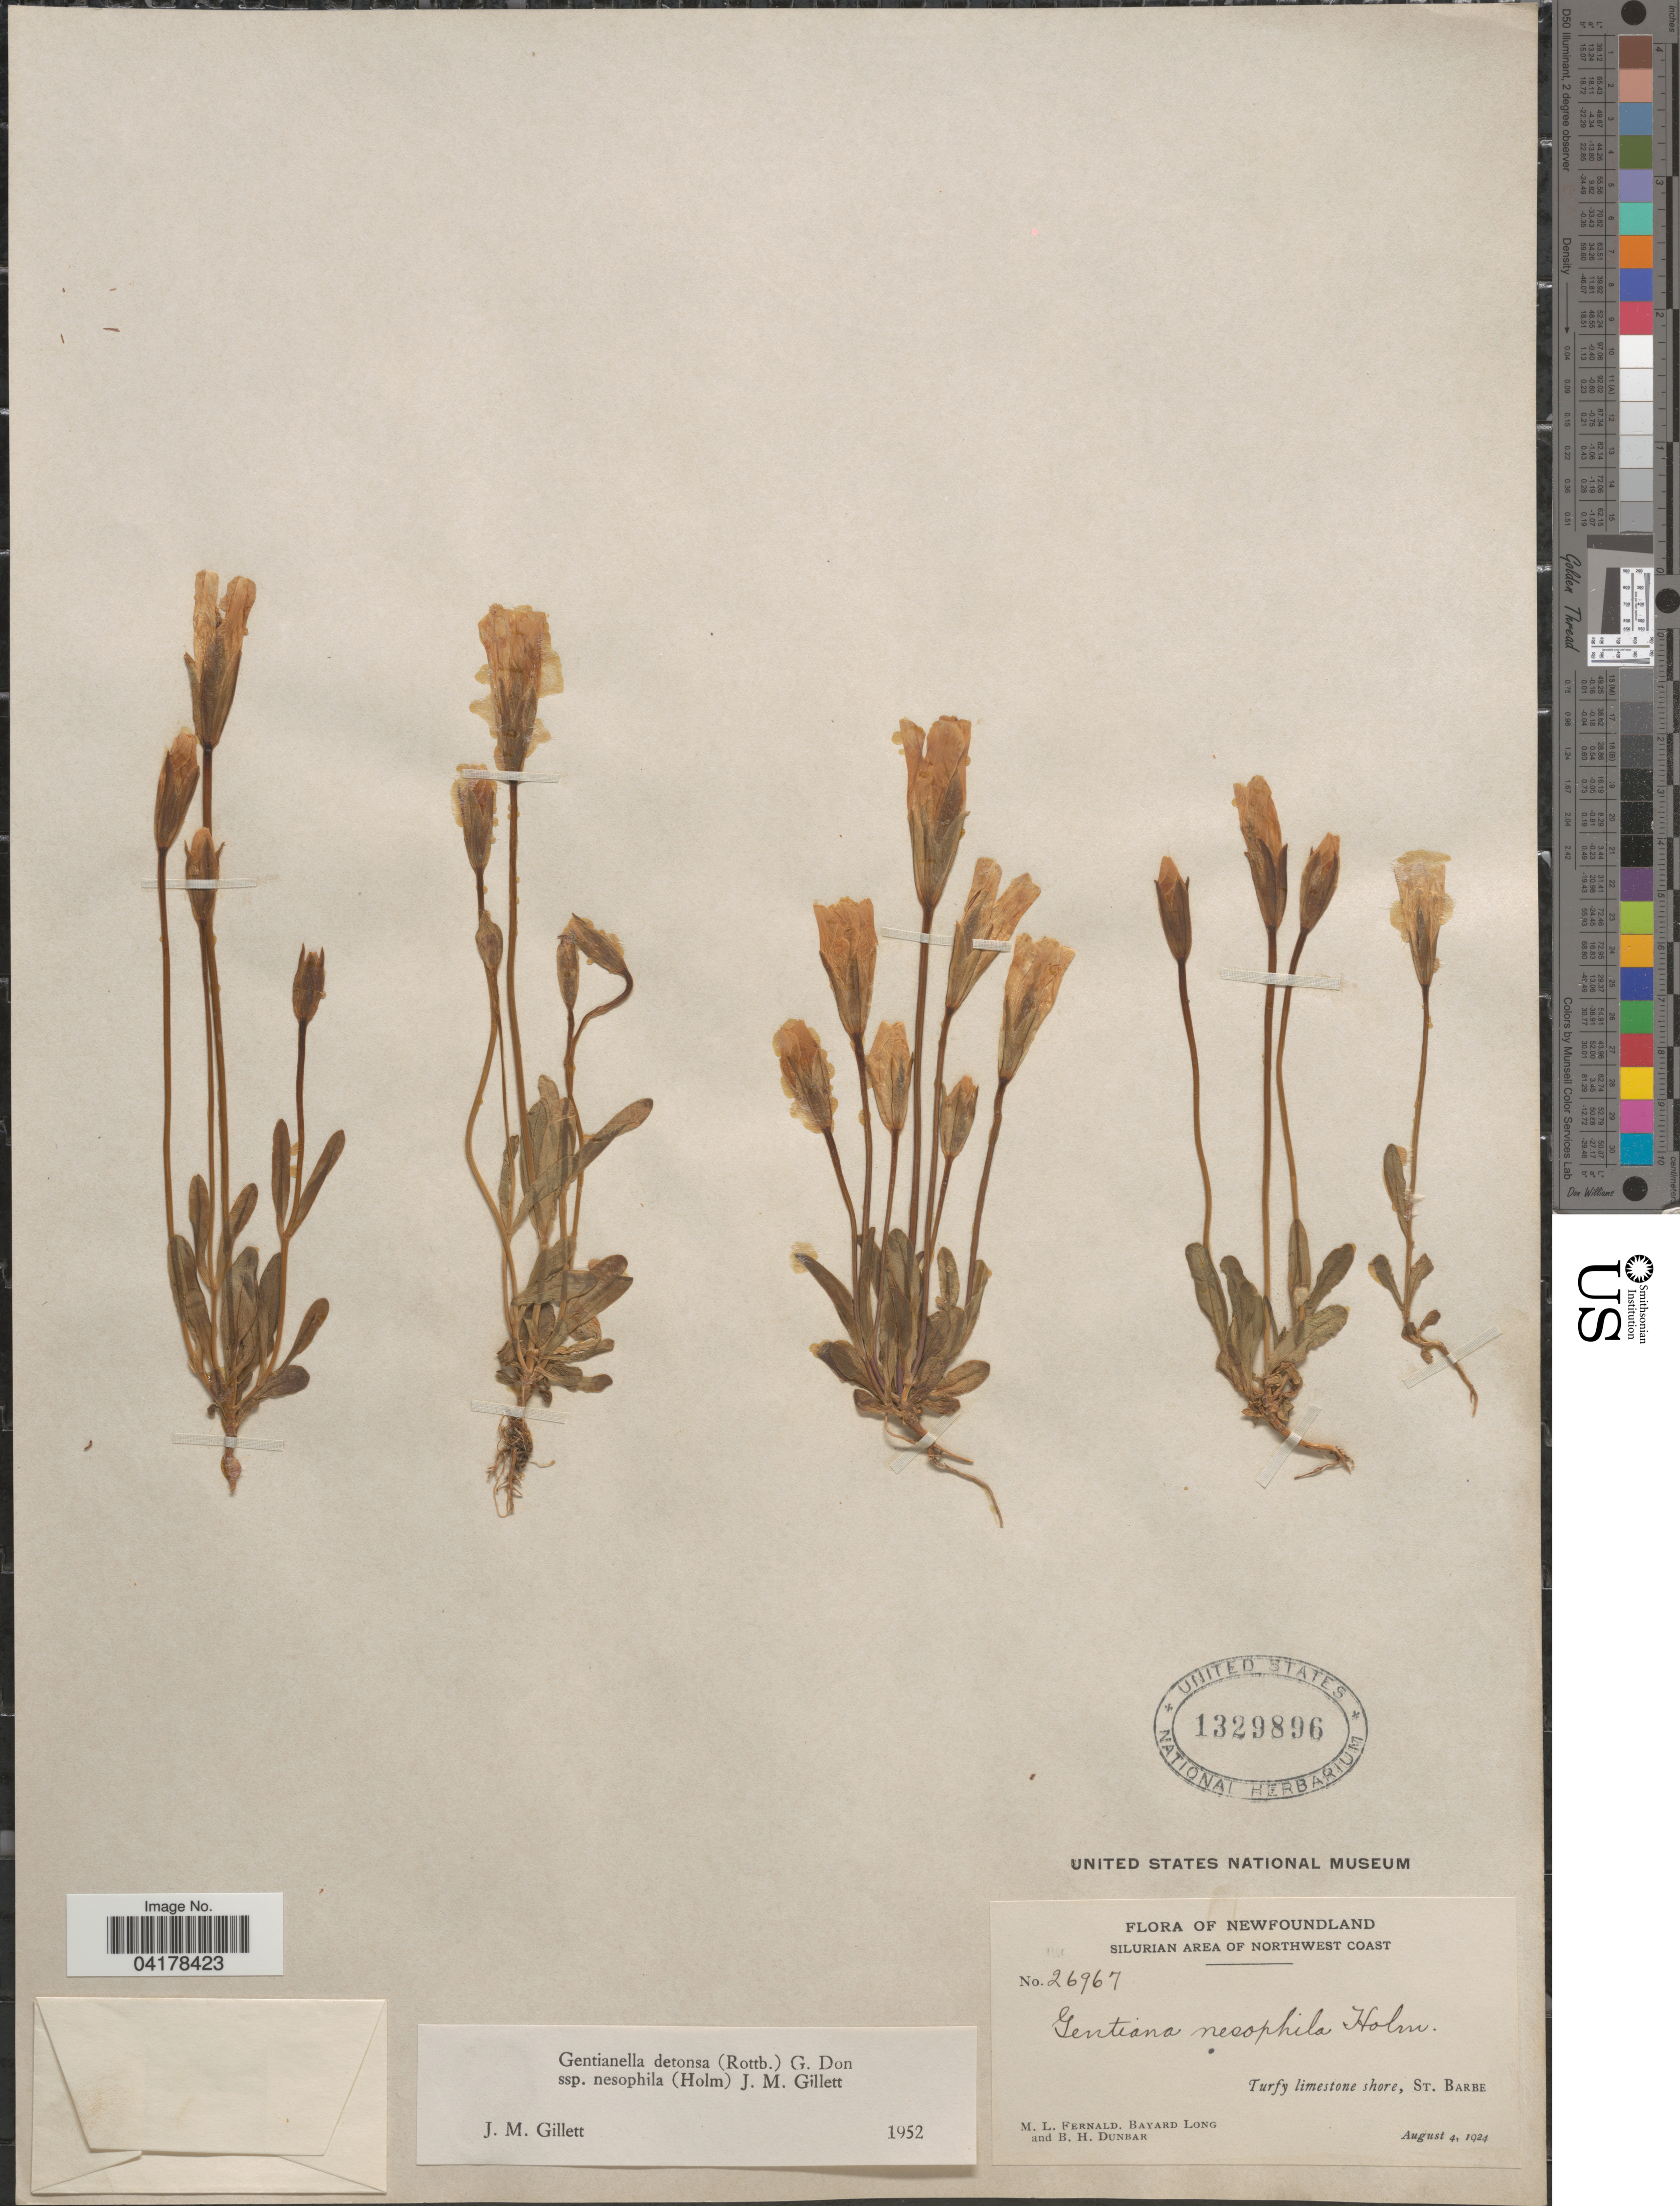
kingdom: Plantae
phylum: Tracheophyta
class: Magnoliopsida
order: Gentianales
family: Gentianaceae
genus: Gentianella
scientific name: Gentianella detonsa subsp. nesophila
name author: (T. Holm) J.M. Gillett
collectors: M. L. Fernald, B. Long & B. Dunbar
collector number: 26967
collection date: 1924-08-04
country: Canada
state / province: Newfoundland and Labrador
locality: Silurian area of Northwest Coast. St. Barbe.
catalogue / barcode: US 1329896